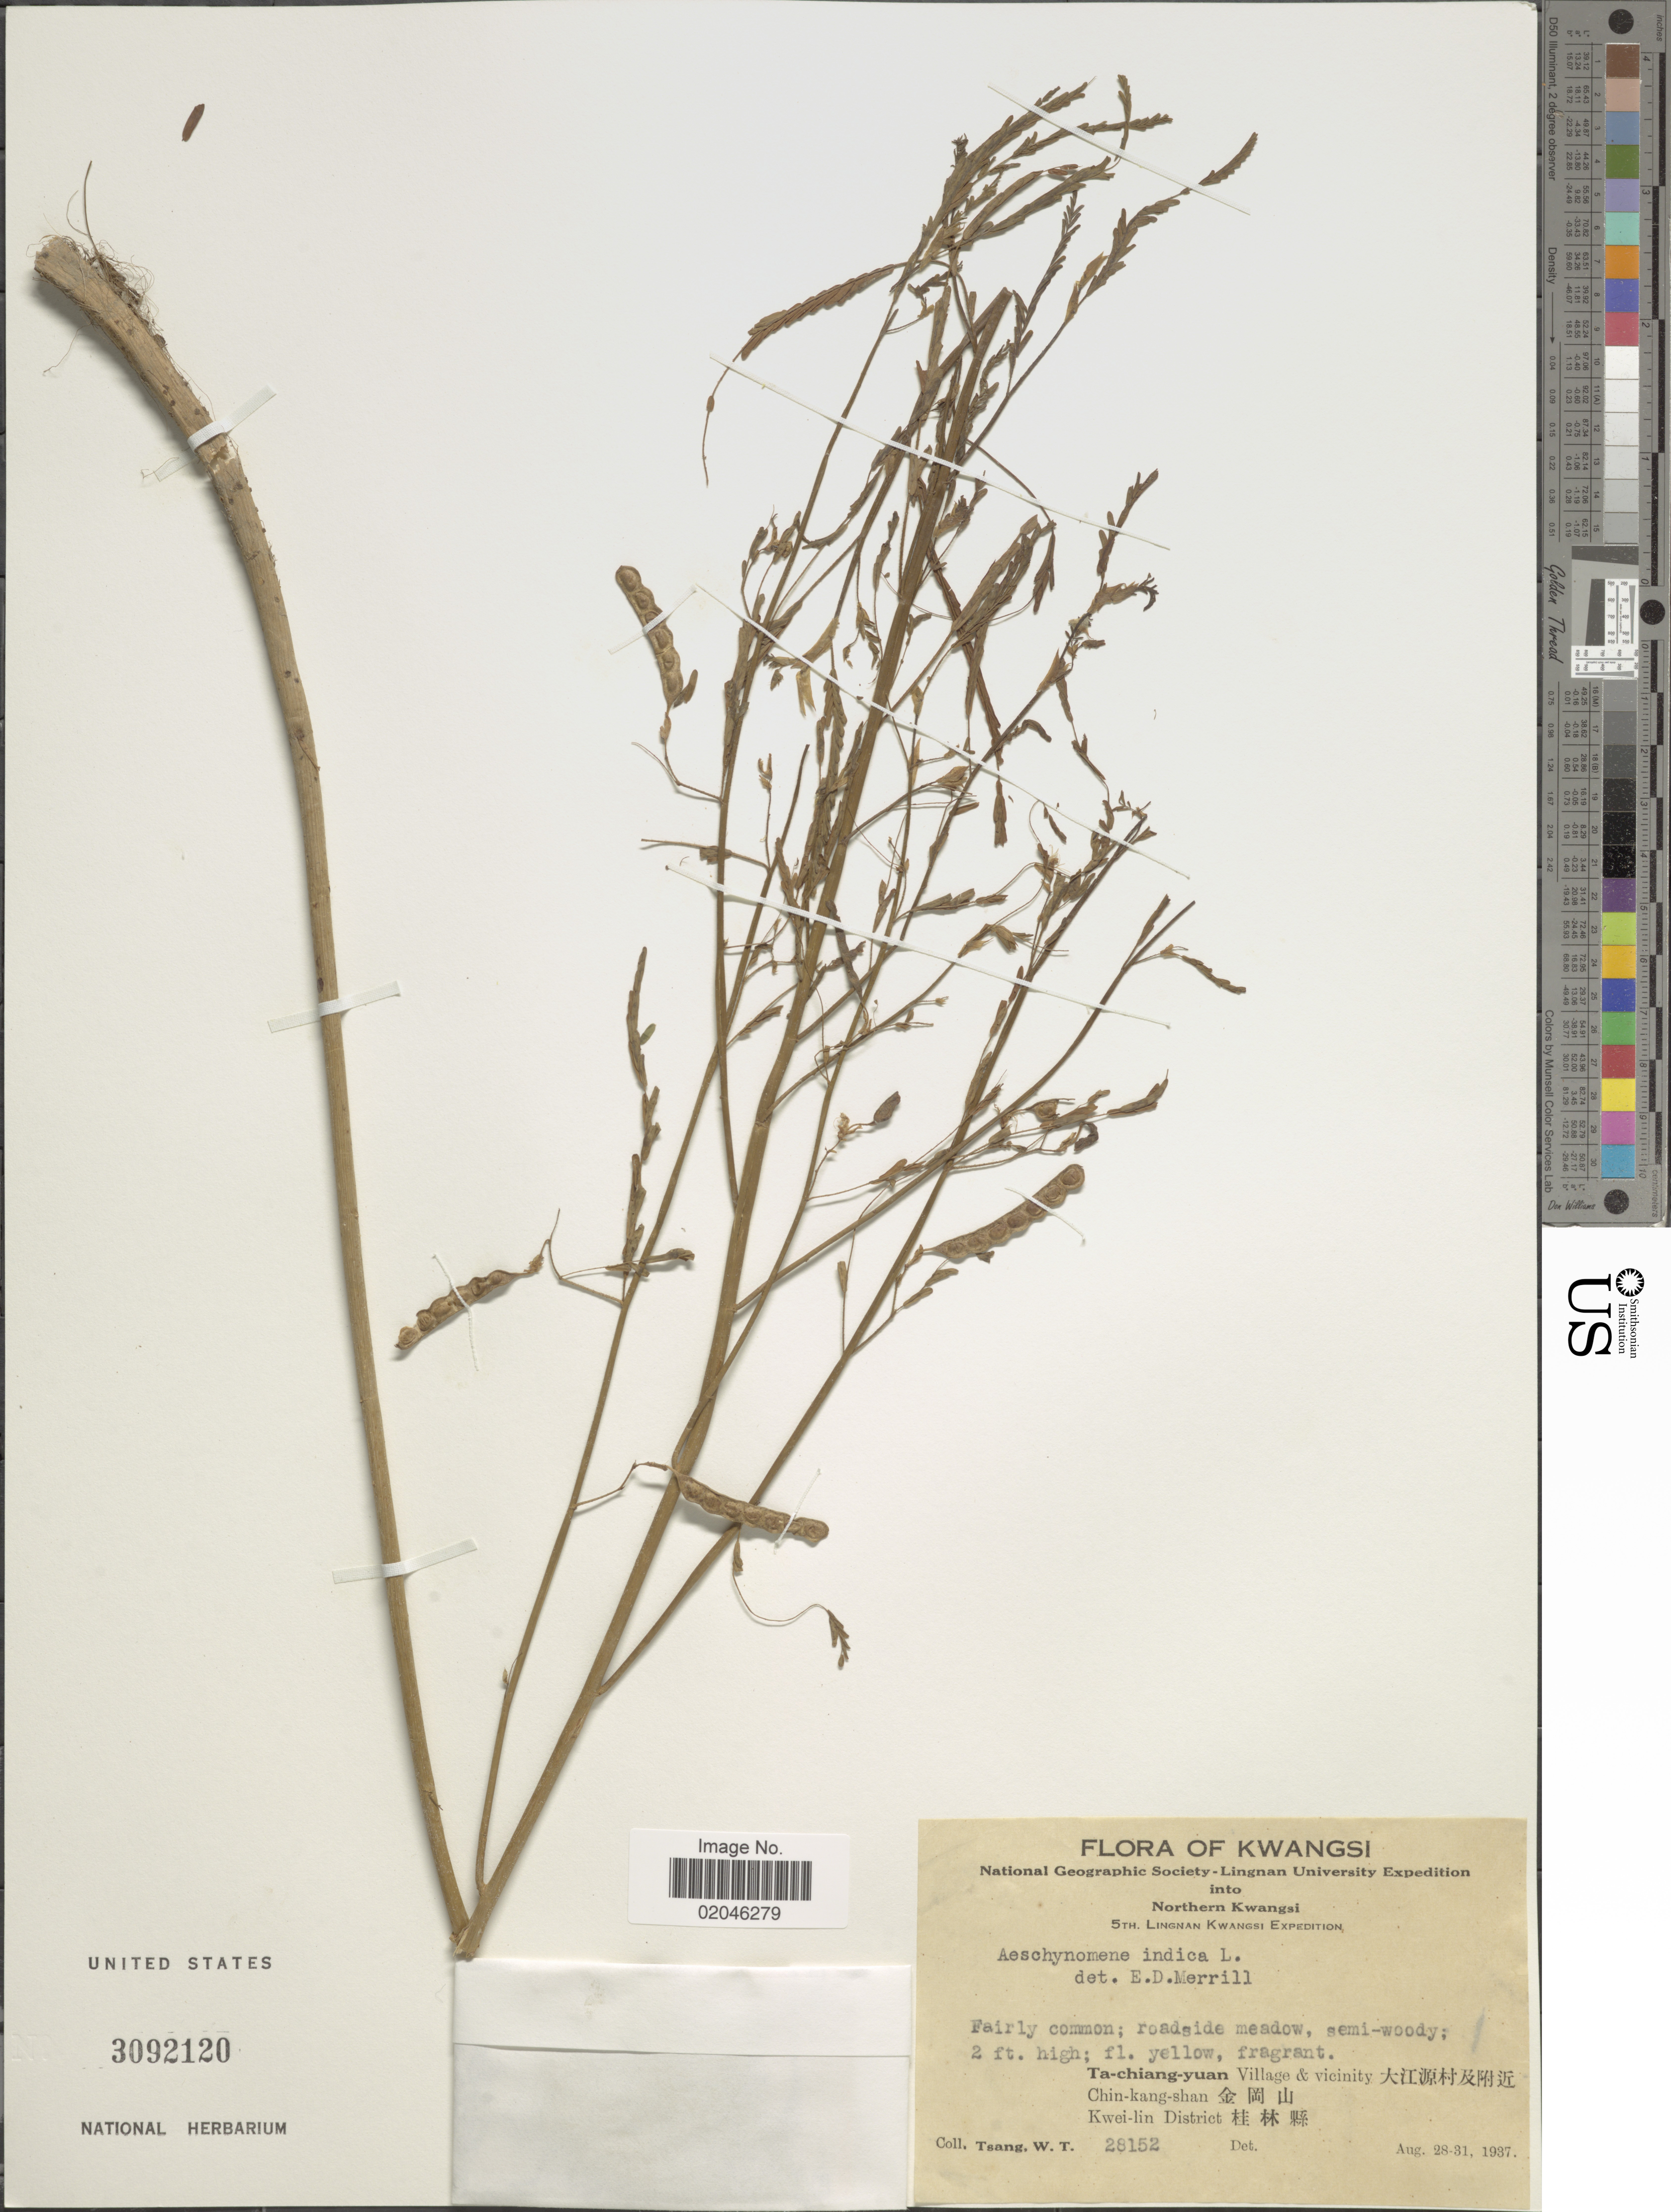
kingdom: Plantae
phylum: Tracheophyta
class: Magnoliopsida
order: Fabales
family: Fabaceae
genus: Aeschynomene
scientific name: Aeschynomene indica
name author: L.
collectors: W. T. Tsang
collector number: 28152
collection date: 1937-08-28/1937-08-31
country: China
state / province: Guangxi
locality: Kwangsi, Northern Kwangsi, Ta-chiang-yuan, Village & vicinity Chin-kang-shan, Kwi-lin District.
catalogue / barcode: US 3092120